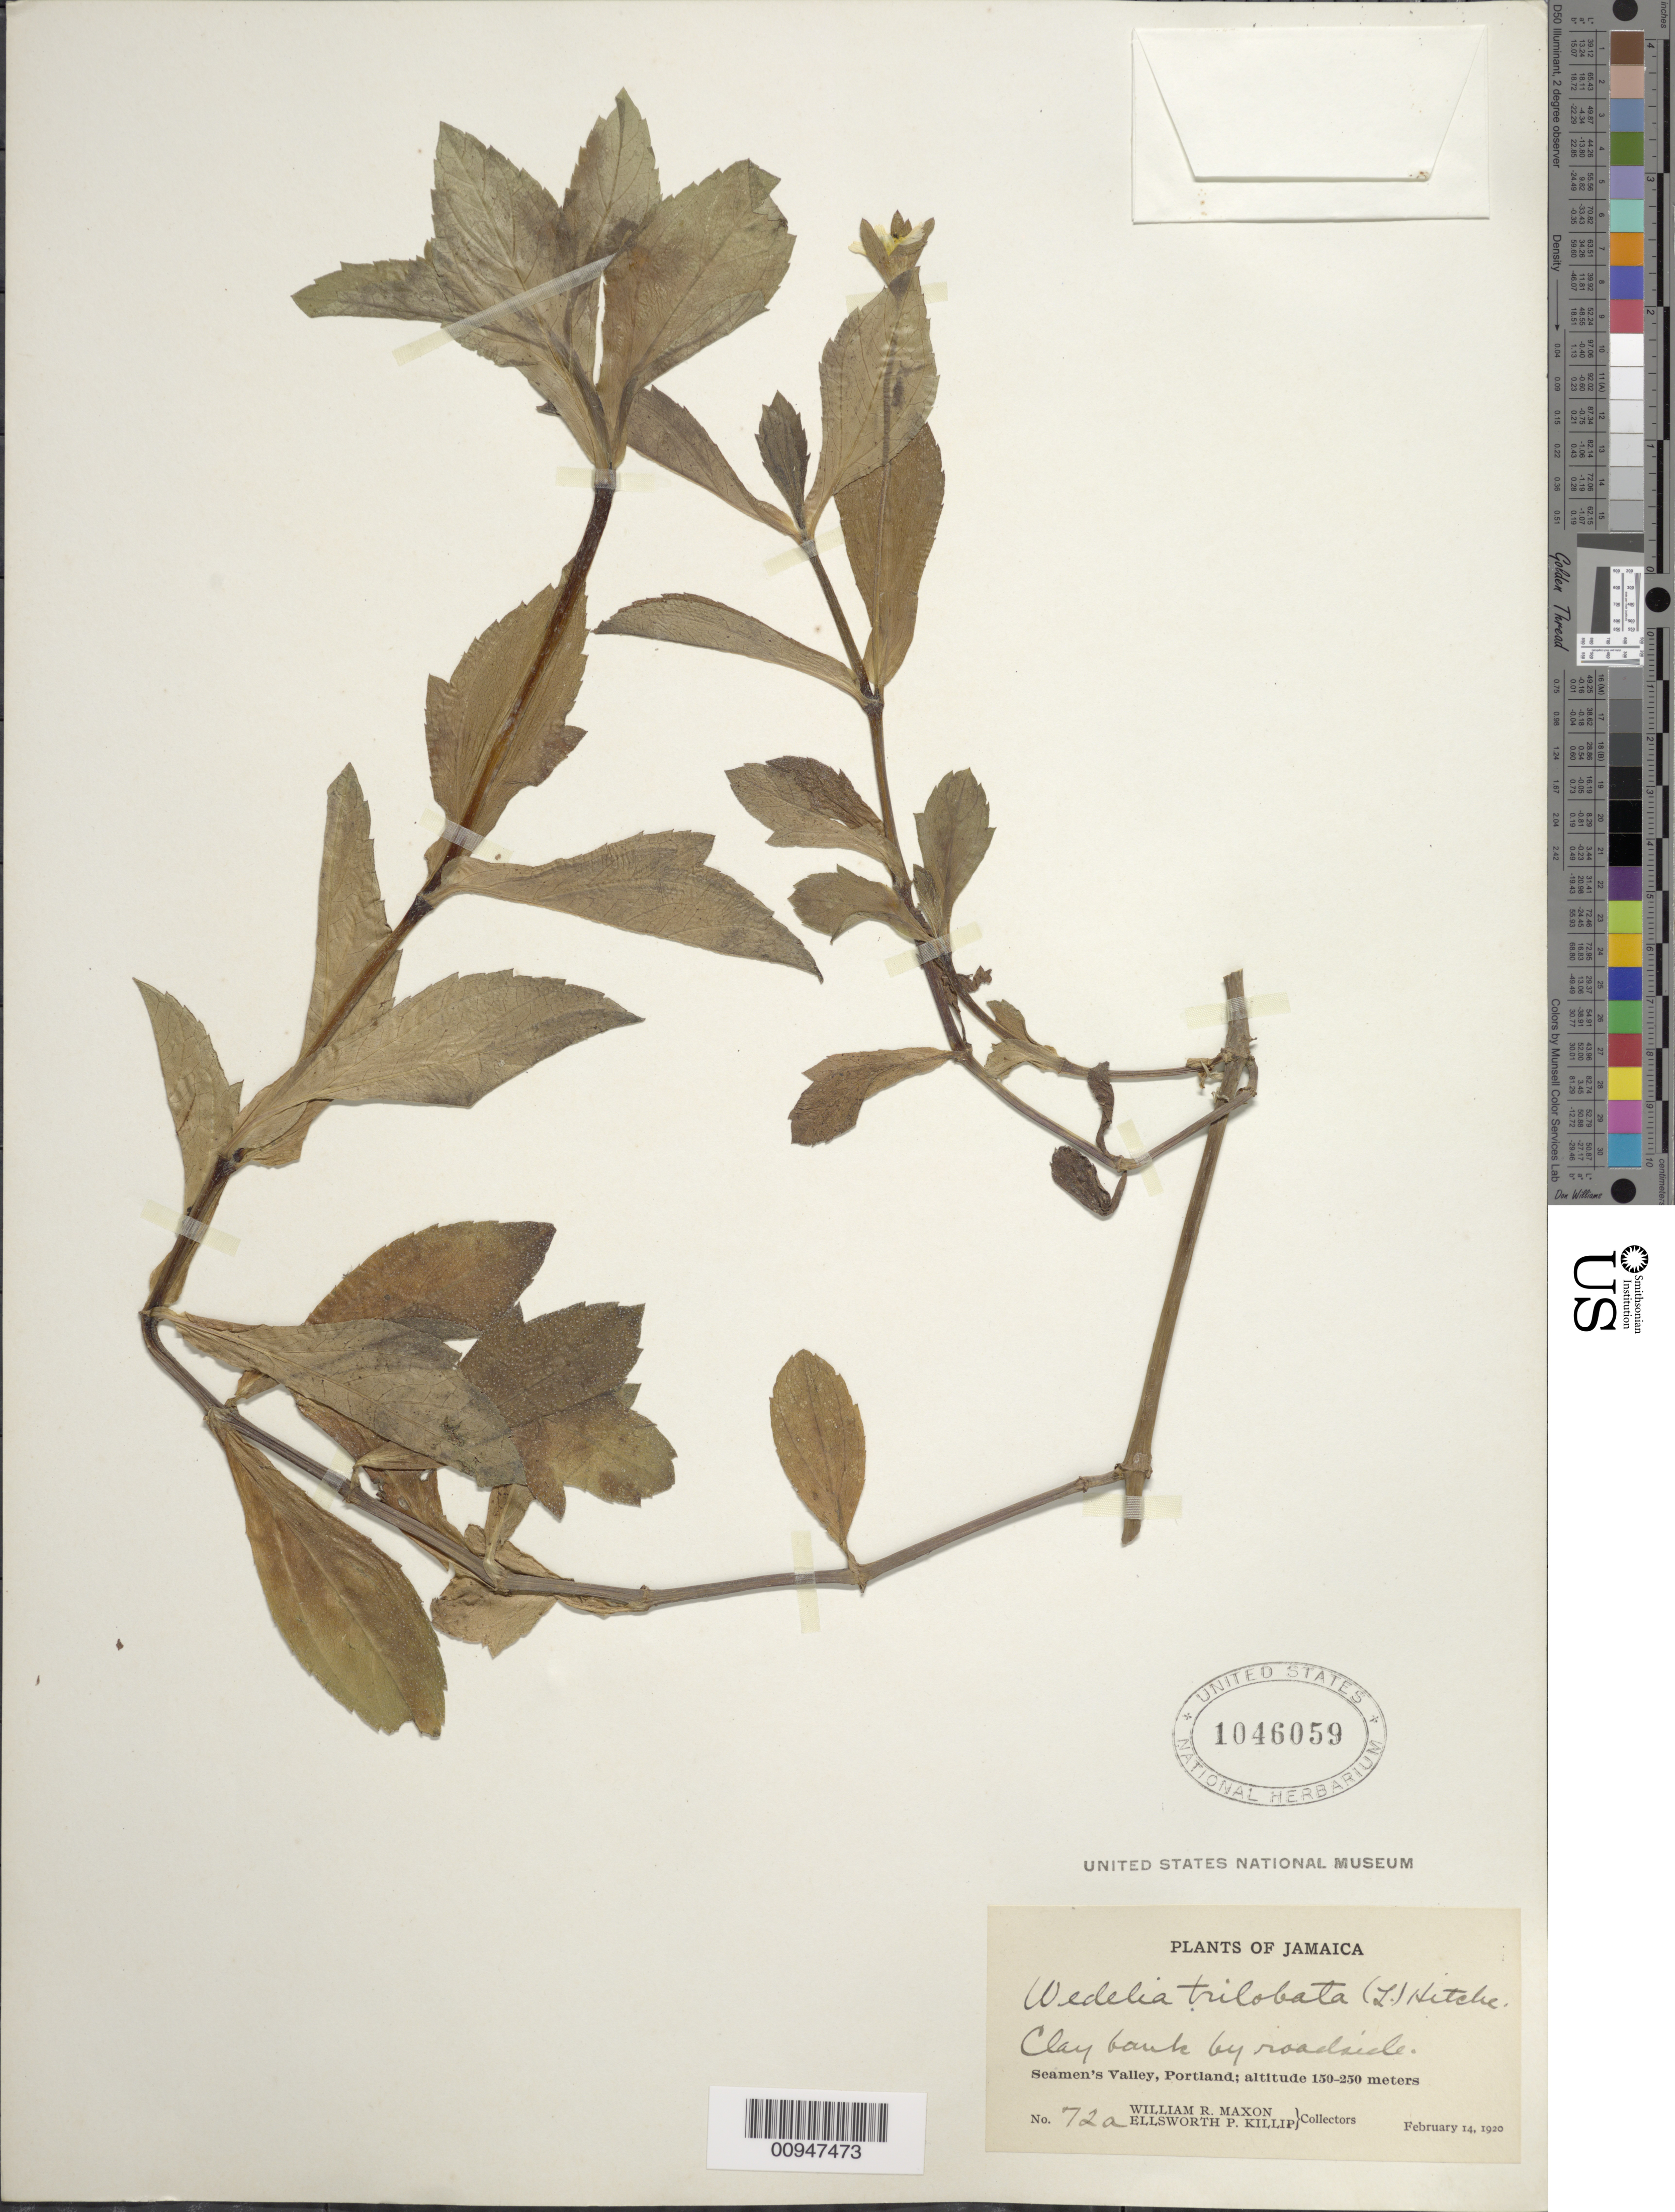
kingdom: Plantae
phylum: Tracheophyta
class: Magnoliopsida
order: Asterales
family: Asteraceae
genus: Sphagneticola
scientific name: Sphagneticola trilobata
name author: (L.) Pruski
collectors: W. R. Maxon & E. P. Killip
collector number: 72A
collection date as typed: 14 Feb 1920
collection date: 1920-02-14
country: Jamaica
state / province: Portland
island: Jamaica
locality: Portland, Seamen's Valley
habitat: Clay bank by roadside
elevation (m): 150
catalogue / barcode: US 1046059